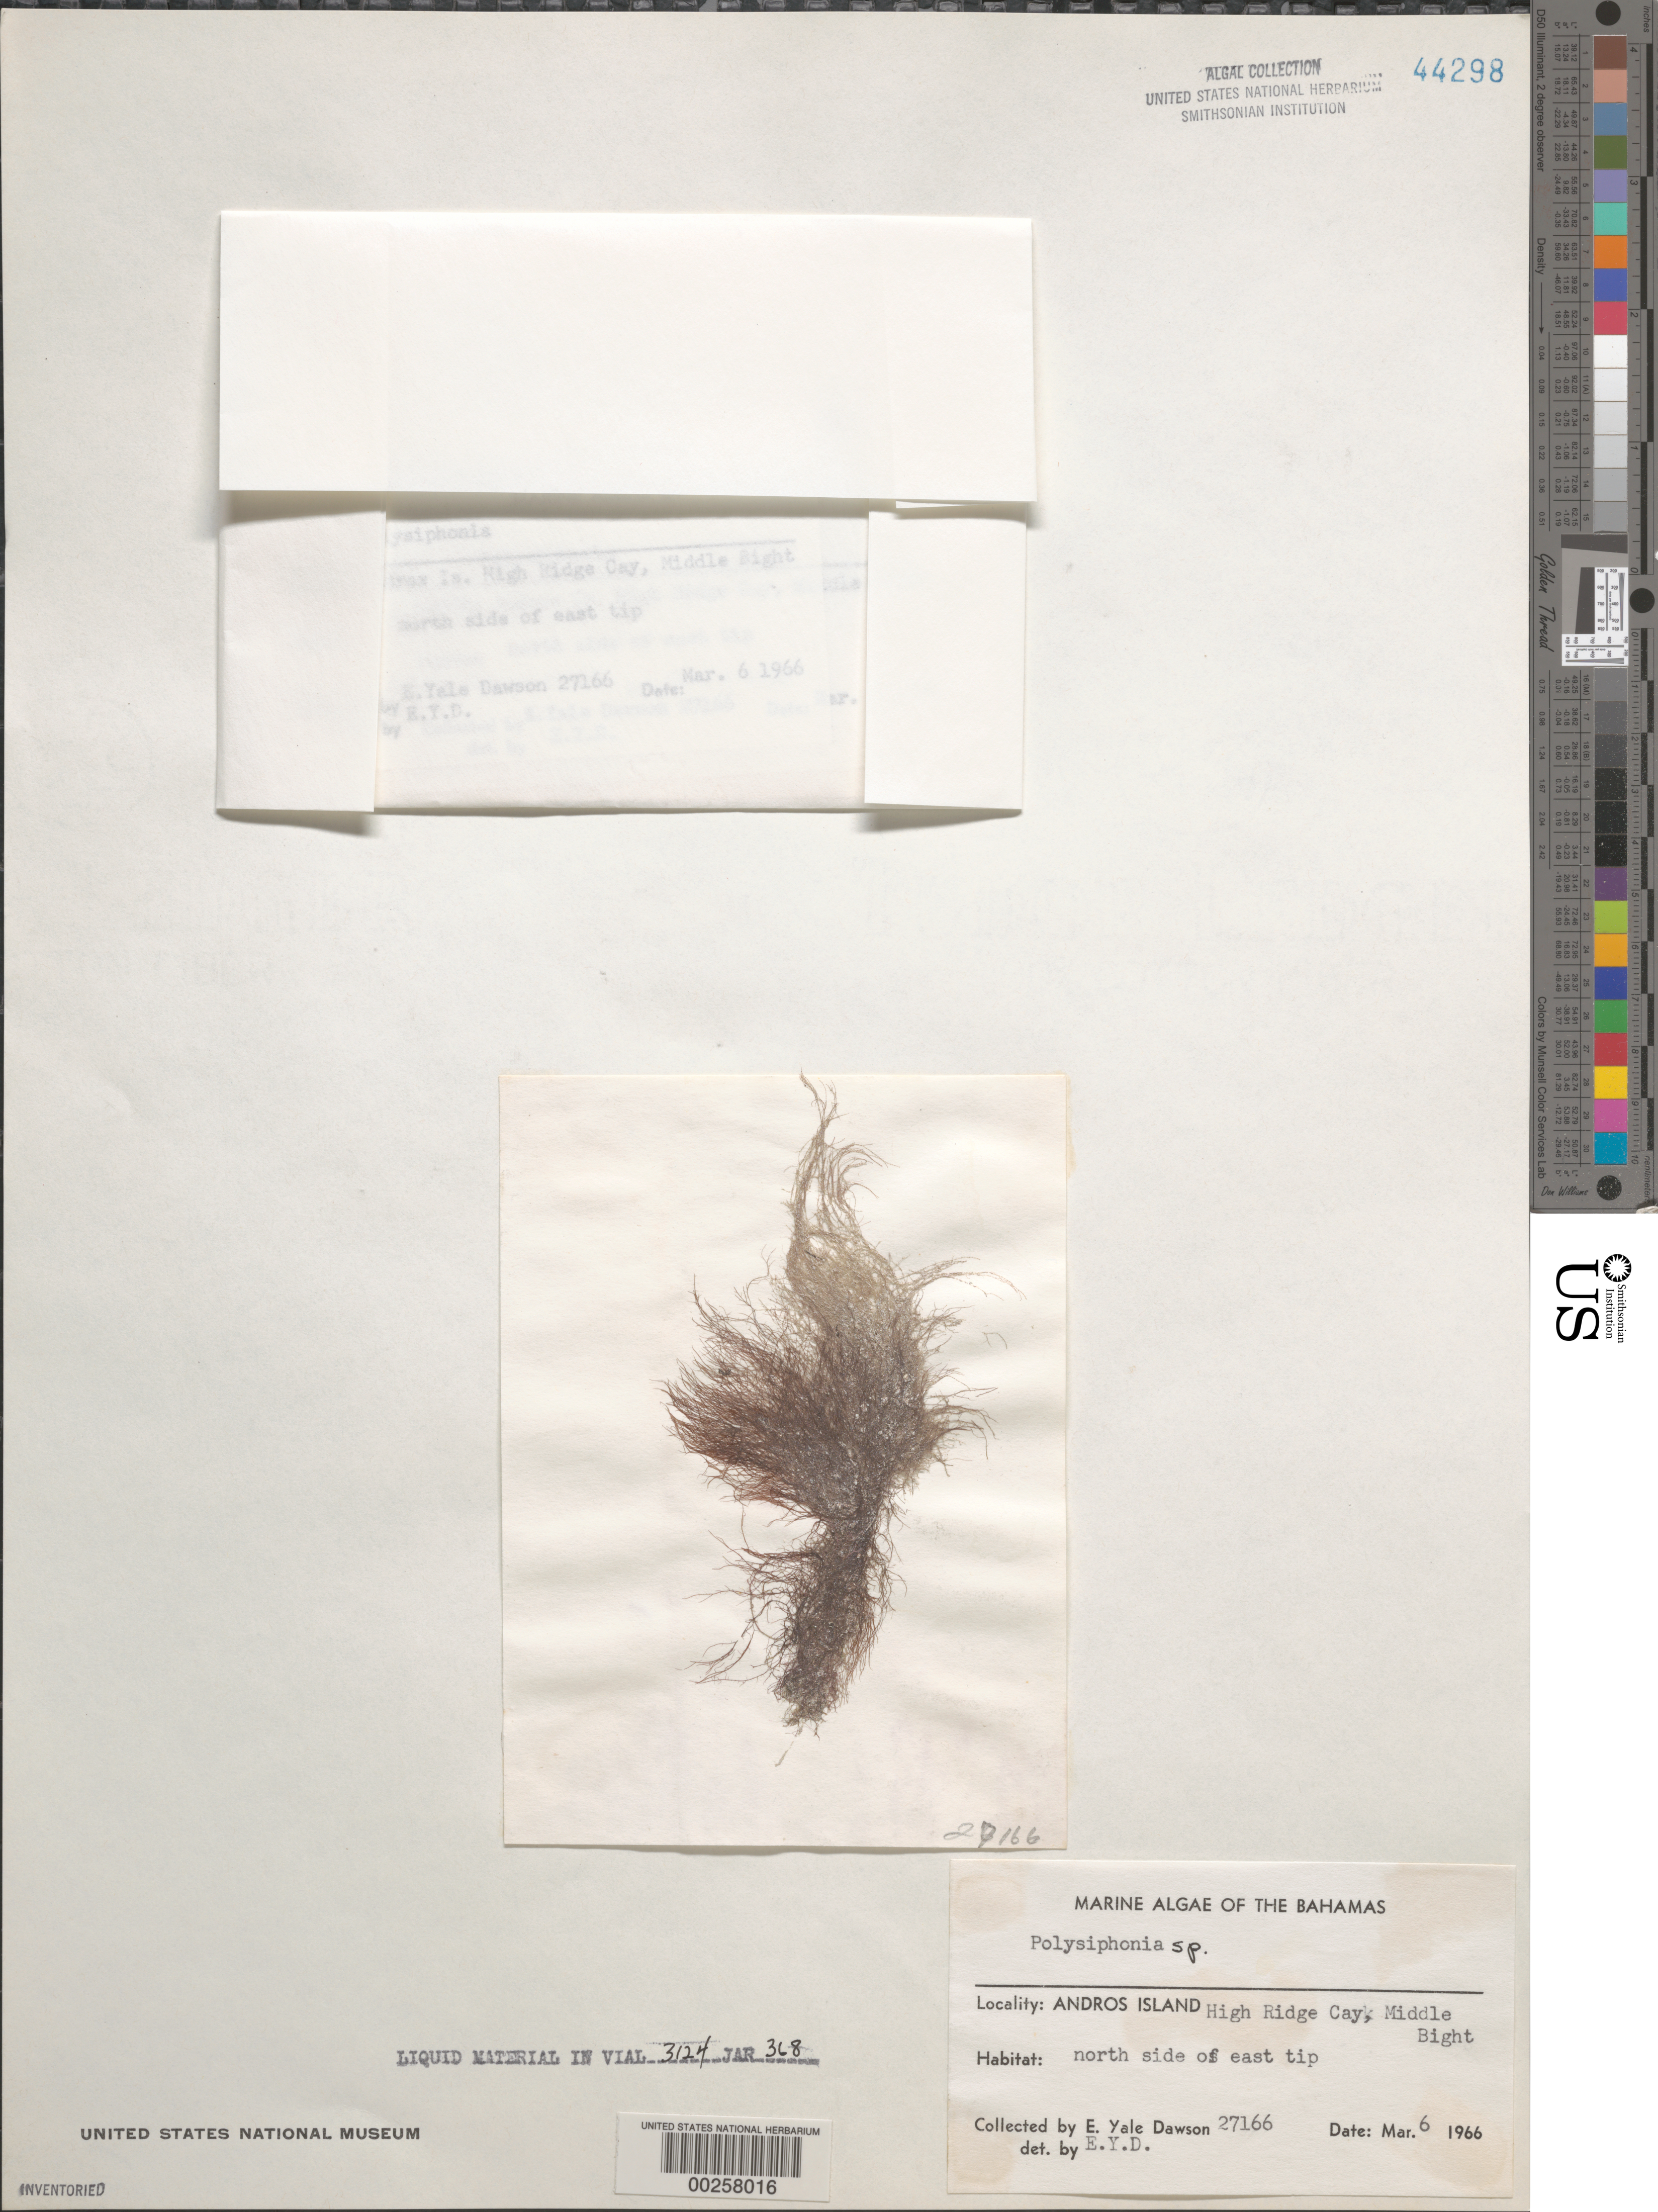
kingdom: Plantae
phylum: Rhodophyta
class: Florideophyceae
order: Ceramiales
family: Rhodomelaceae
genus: Polysiphonia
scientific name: Polysiphonia sp.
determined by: Dawson, E. Y.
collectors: E. Y. Dawson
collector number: EYD 27166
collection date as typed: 06 Mar 1966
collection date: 1966-03-06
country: Bahamas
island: High Ridge Cay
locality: Middle Bight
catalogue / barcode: US 44298